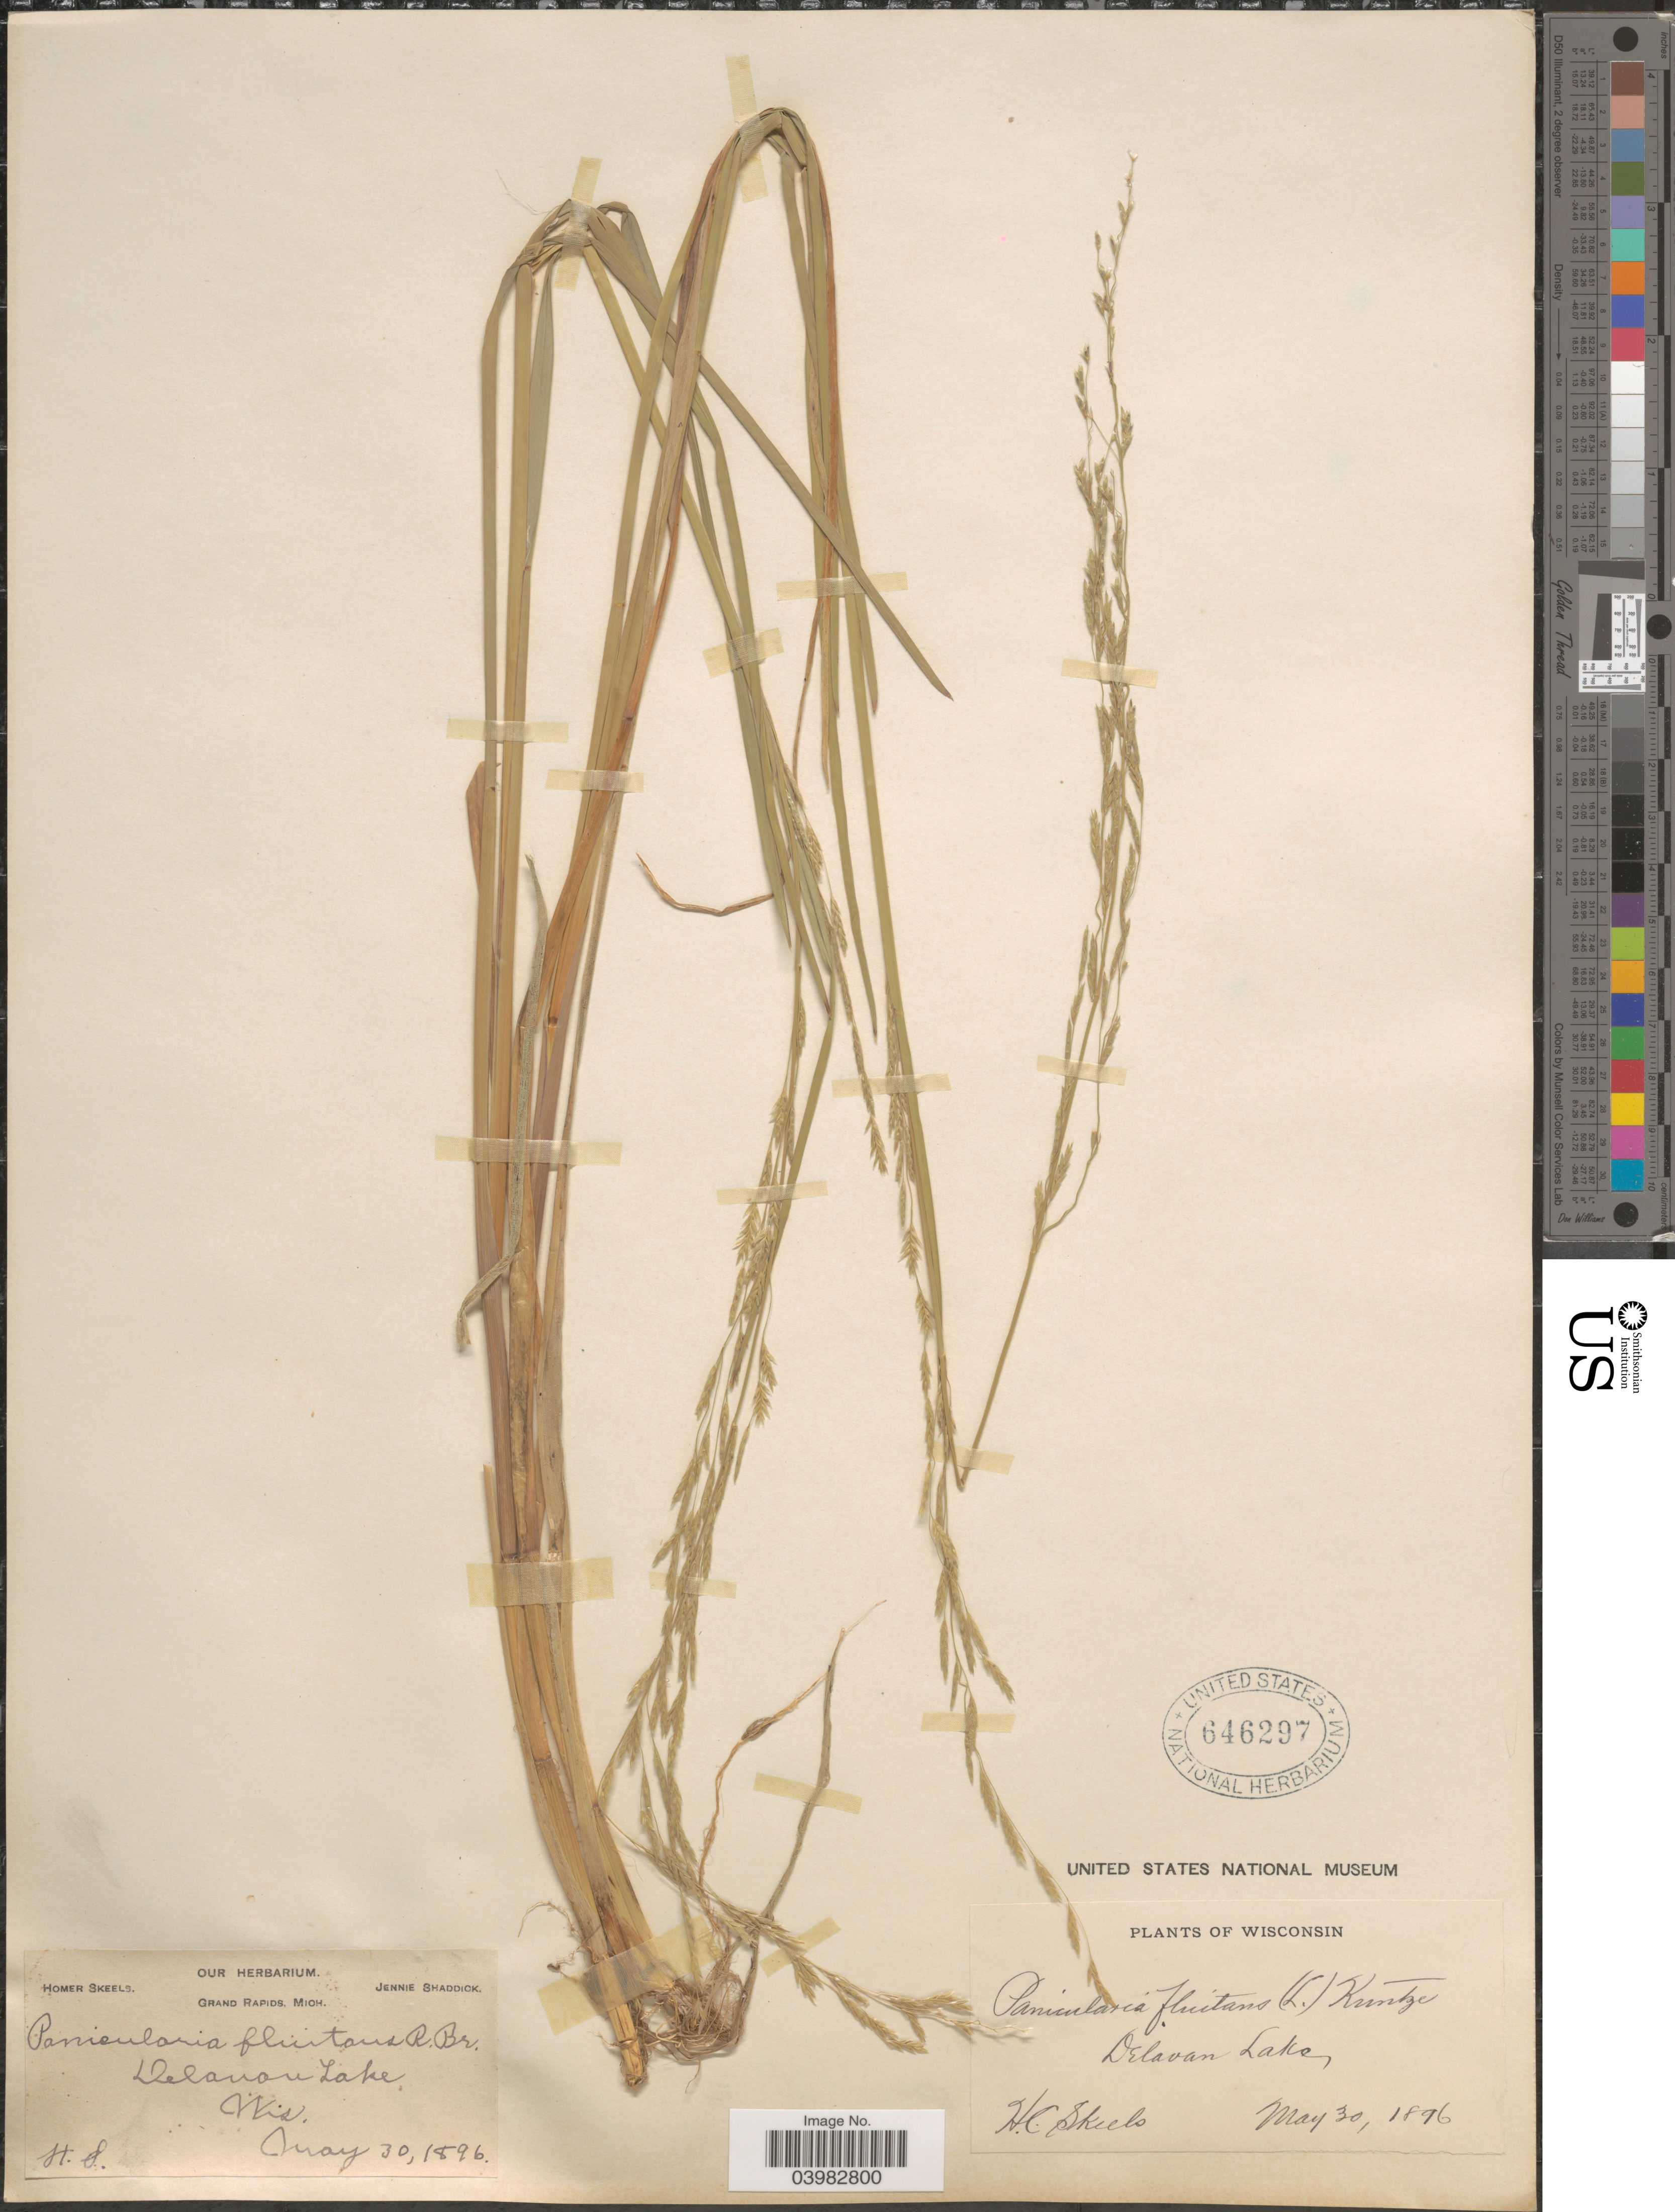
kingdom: Plantae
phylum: Tracheophyta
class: Liliopsida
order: Poales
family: Poaceae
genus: Glyceria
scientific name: Glyceria borealis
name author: (Nash) Batchelder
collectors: H. Skeels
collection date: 1896-05-30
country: United States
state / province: Wisconsin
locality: Delavan Lake.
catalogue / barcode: US 646297